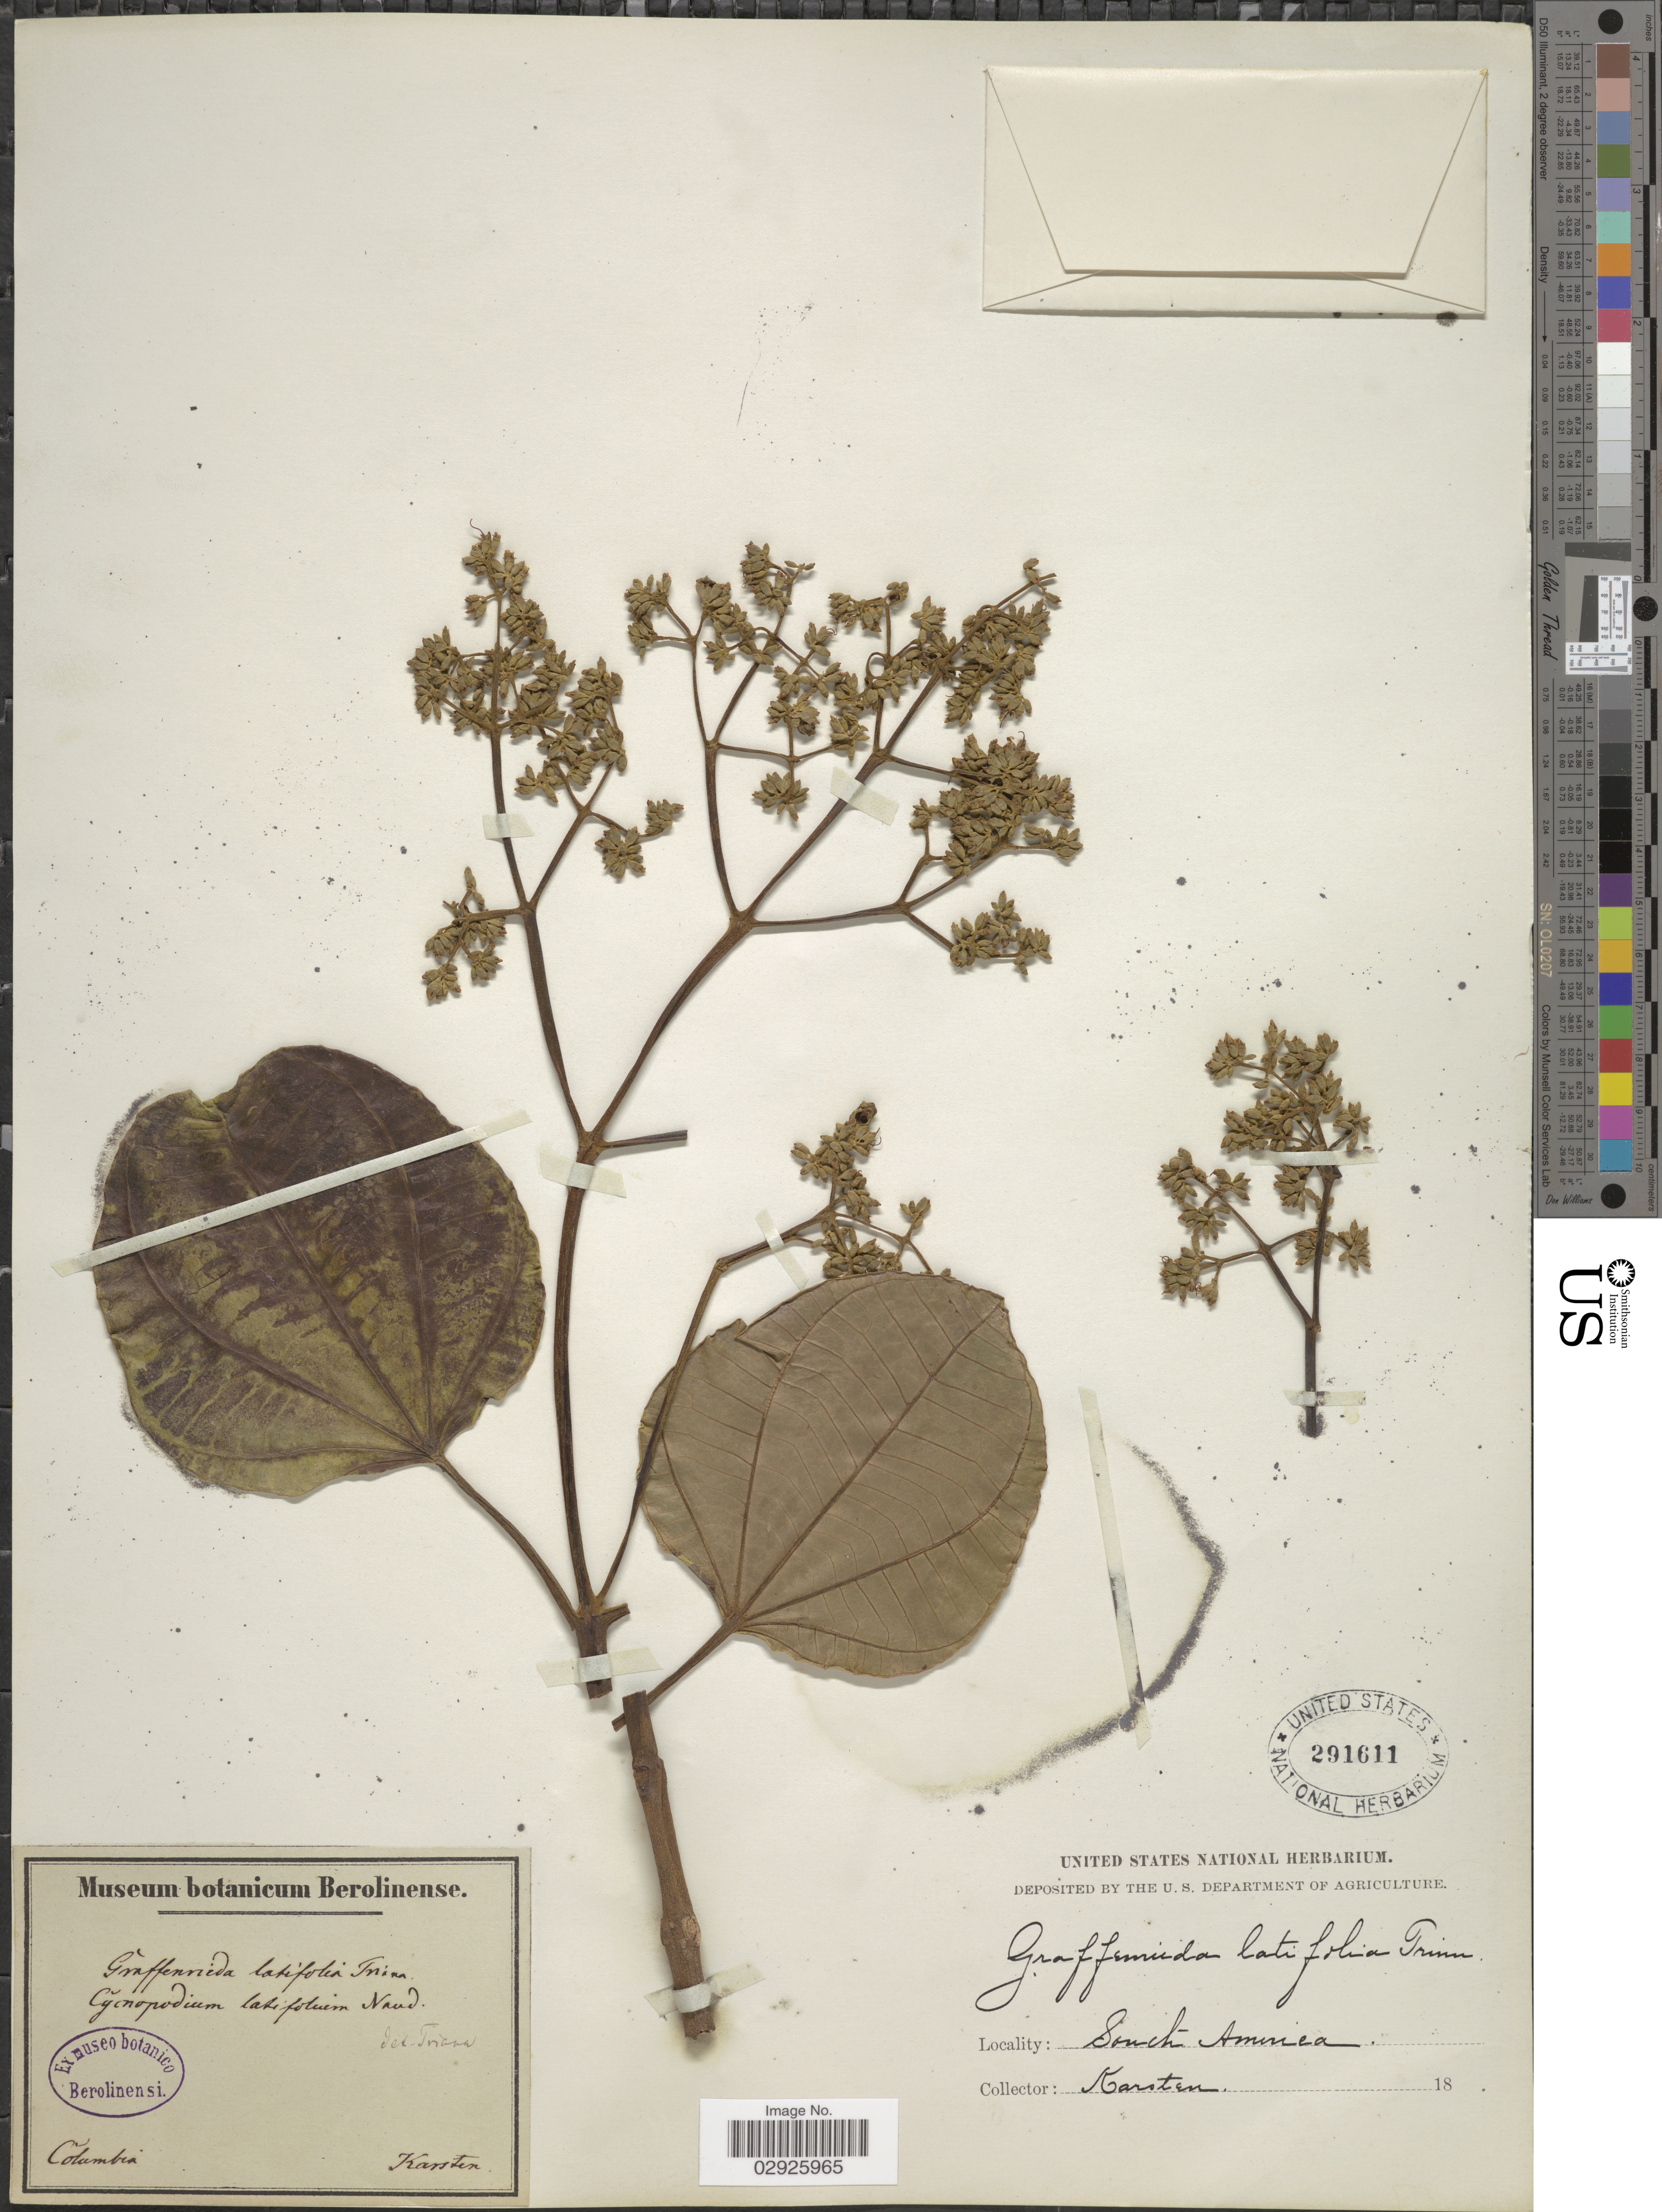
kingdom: Plantae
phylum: Tracheophyta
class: Magnoliopsida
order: Myrtales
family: Melastomataceae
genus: Graffenrieda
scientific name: Graffenrieda latifolia subsp. latifolia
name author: (Naudin) Triana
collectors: -. Karsten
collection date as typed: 18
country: Colombia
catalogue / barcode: US 291611